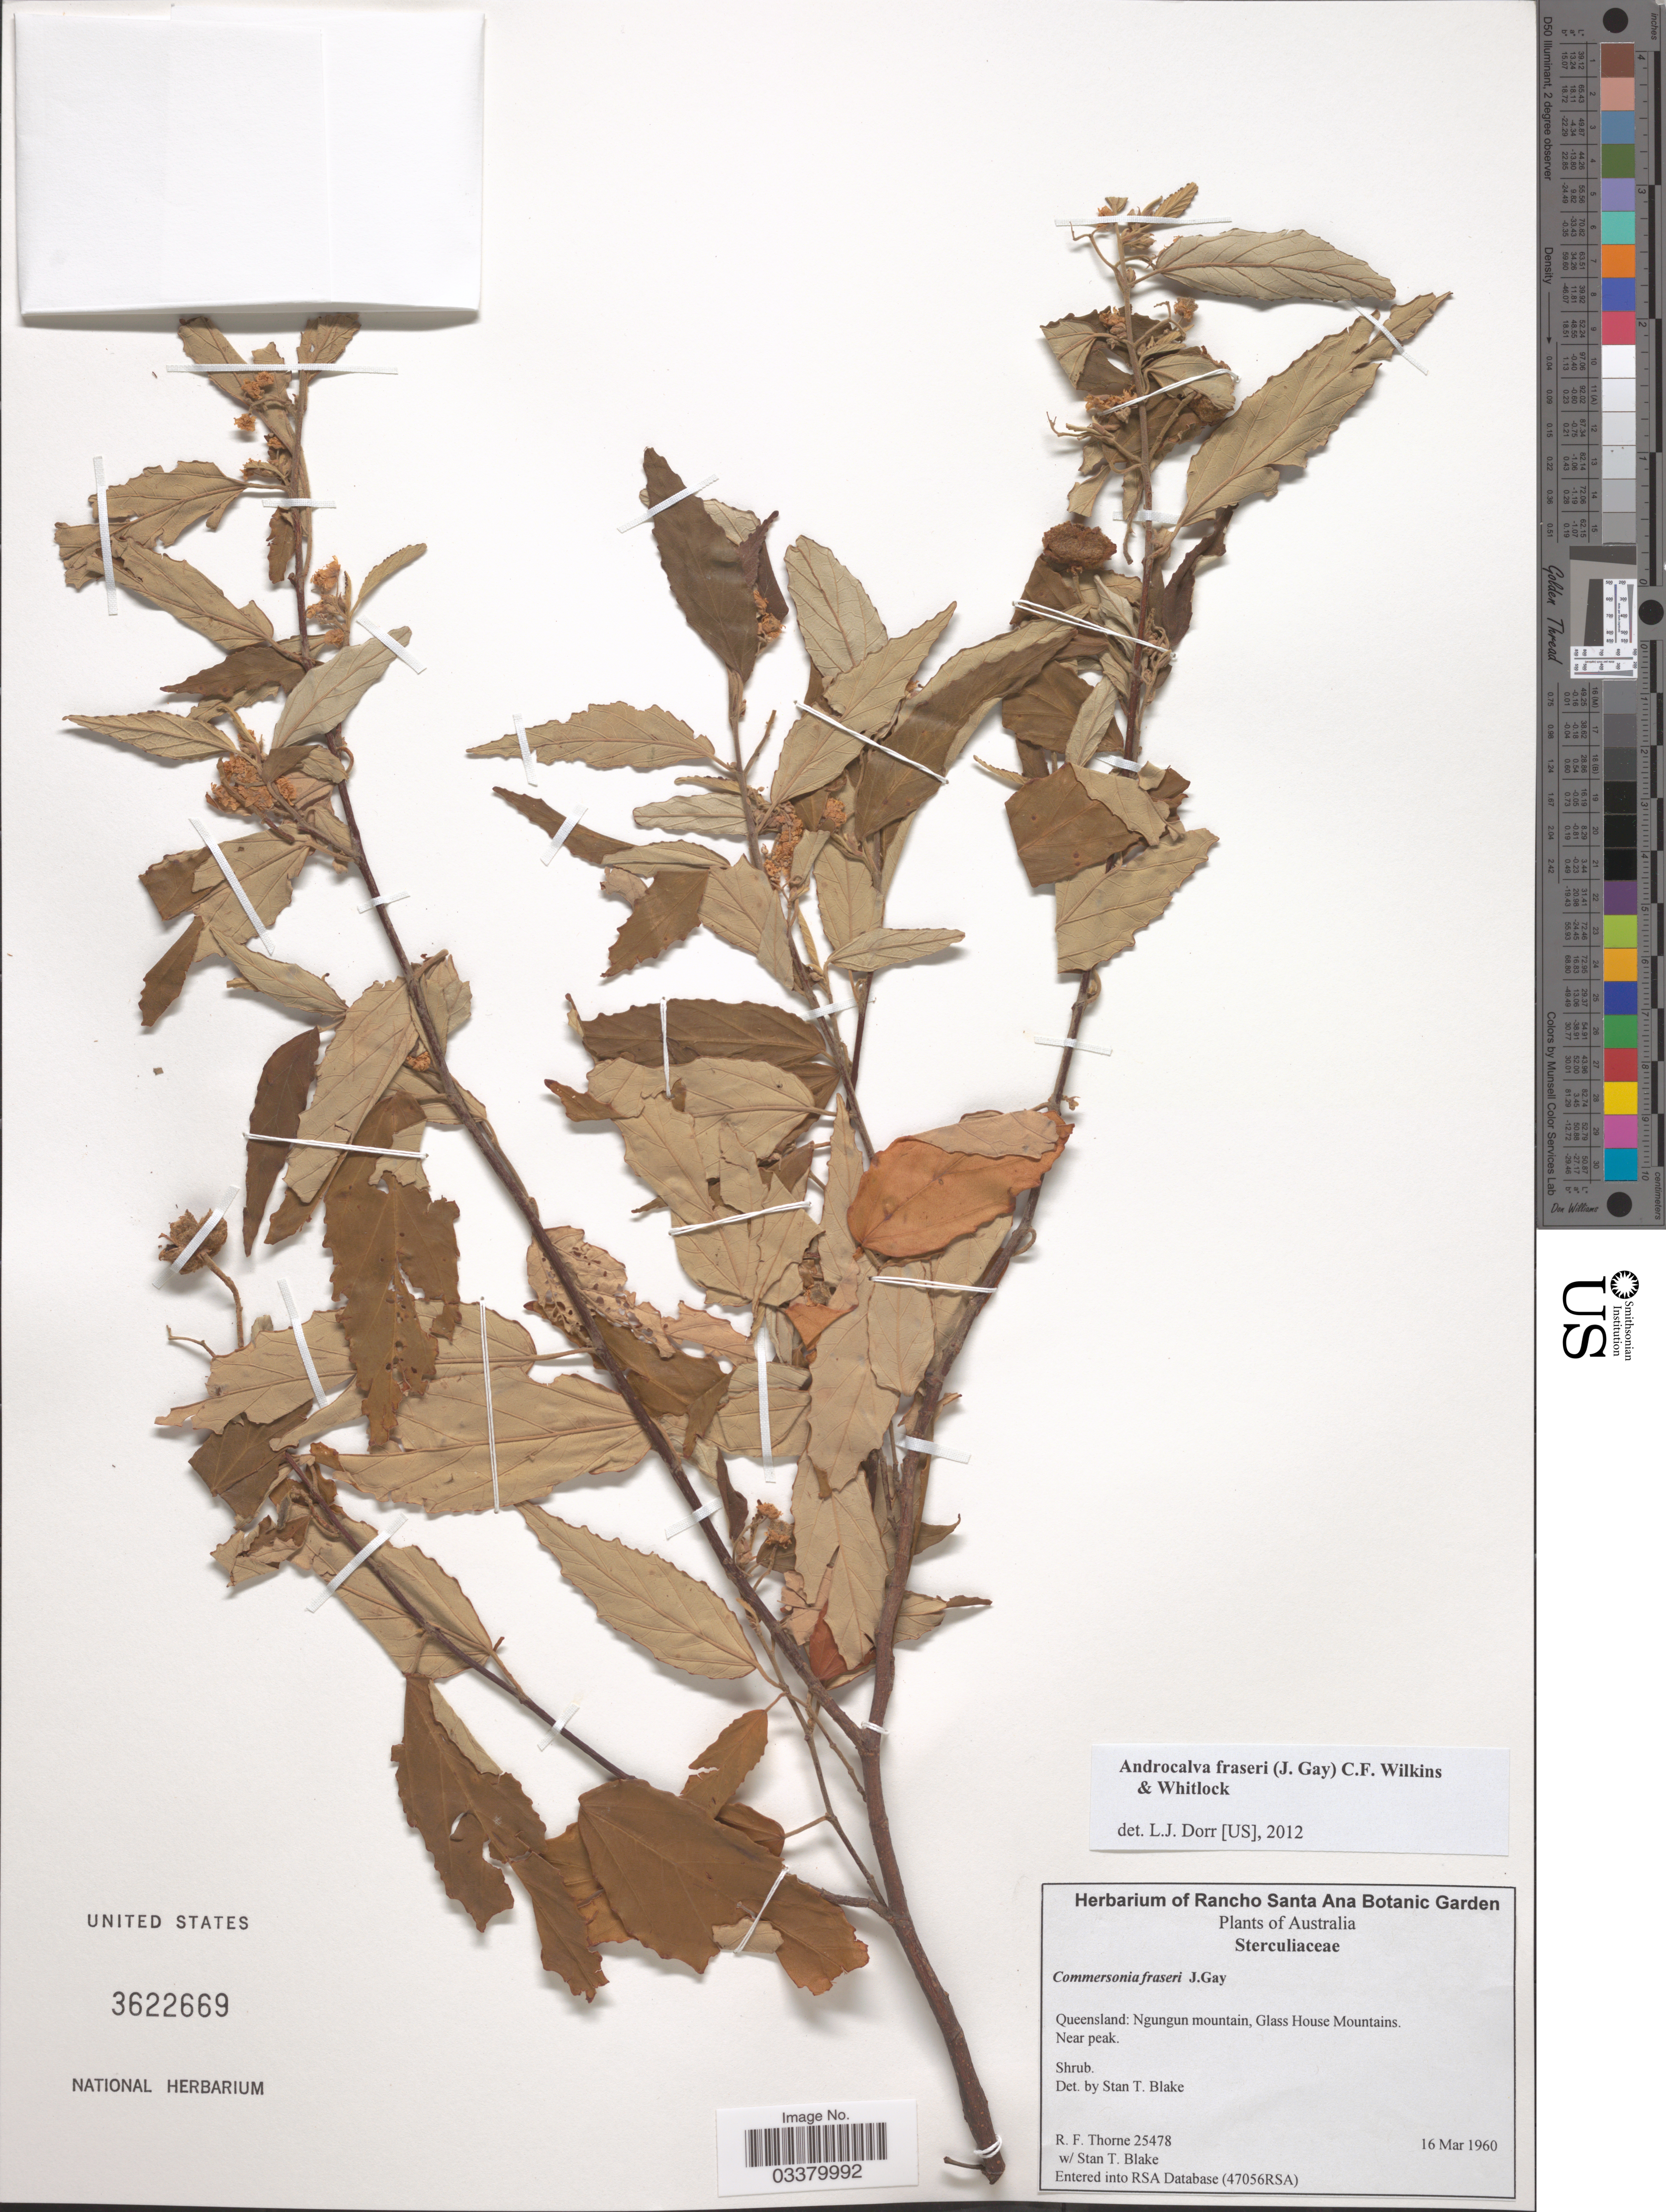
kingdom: Plantae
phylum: Tracheophyta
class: Magnoliopsida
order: Malvales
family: Malvaceae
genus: Androcalva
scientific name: Androcalva fraseri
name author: (J. Gay) C.F. Wilkins & Whitlock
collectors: R. Thorne & S. T. Blake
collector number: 25478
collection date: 1960-03-16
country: Australia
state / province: Queensland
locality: Ngungun mountain, Glass House Mountains. Near peak.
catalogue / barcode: US 3622669